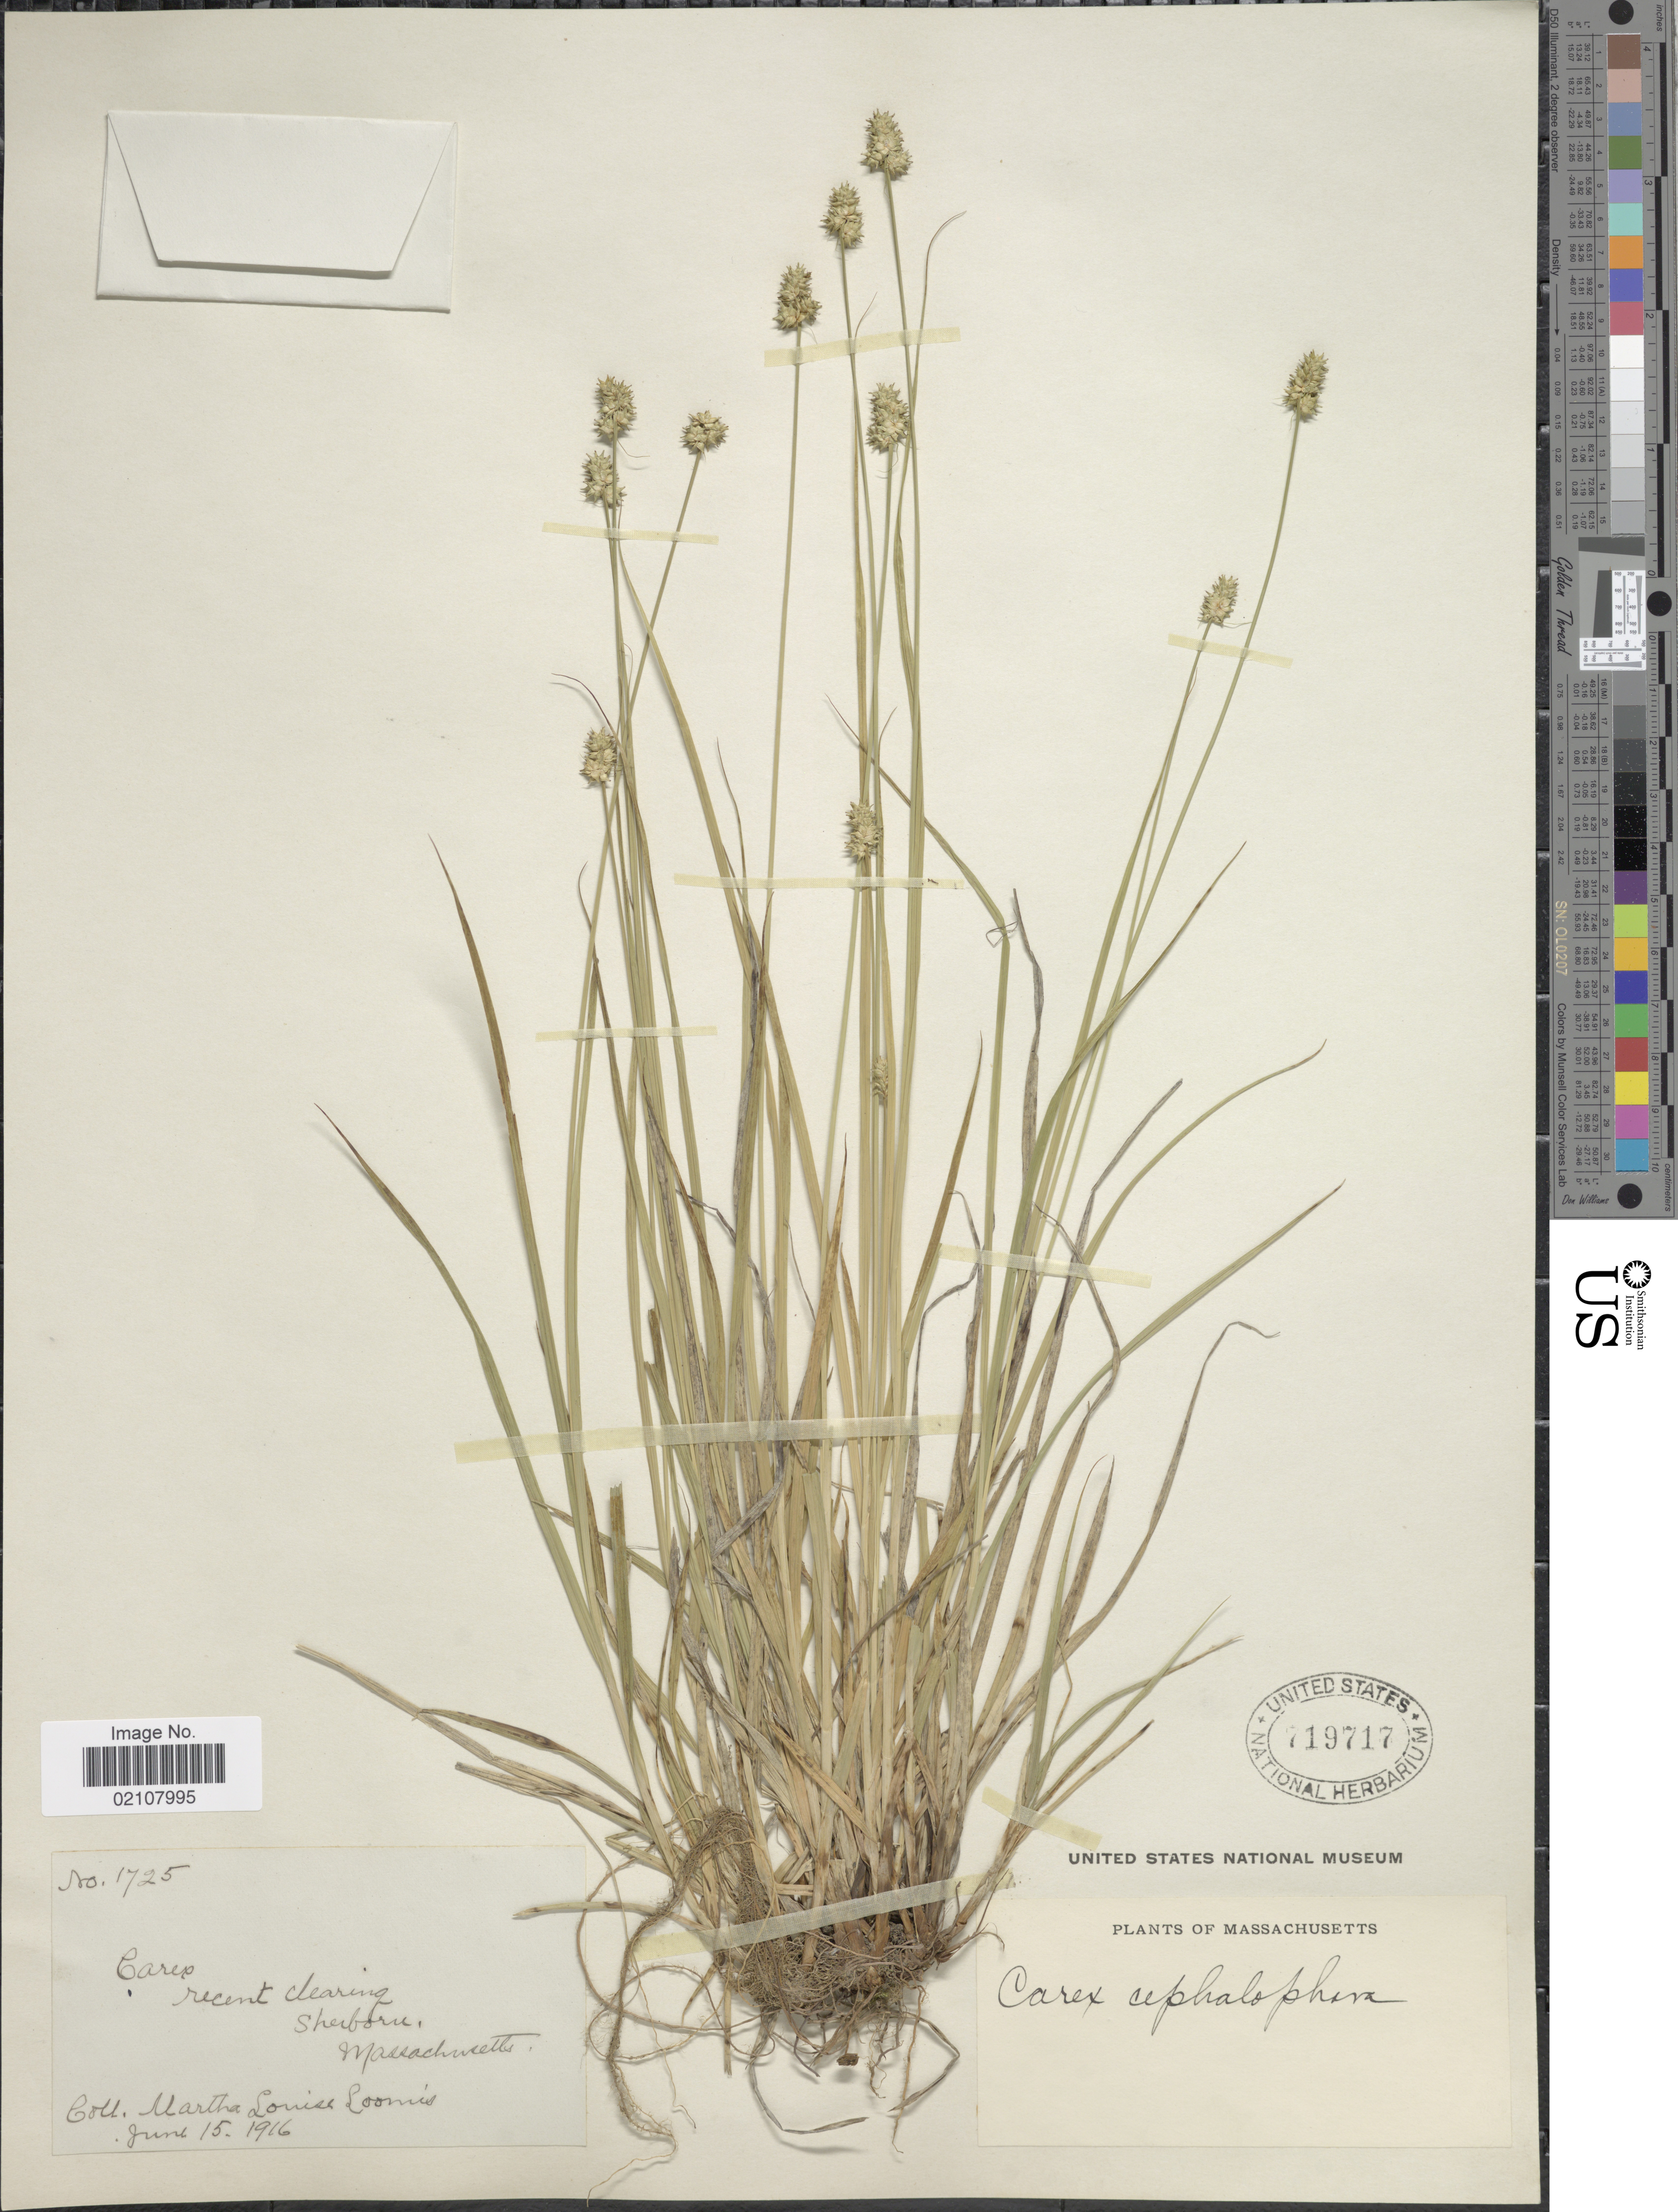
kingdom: Plantae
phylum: Tracheophyta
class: Liliopsida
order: Poales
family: Cyperaceae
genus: Carex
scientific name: Carex cephalophora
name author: Muhl. ex Willd.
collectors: M. L. Loomis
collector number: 1725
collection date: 1916-06-15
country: United States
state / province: Massachusetts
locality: Recent clearing, Sherborn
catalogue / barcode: US 719717